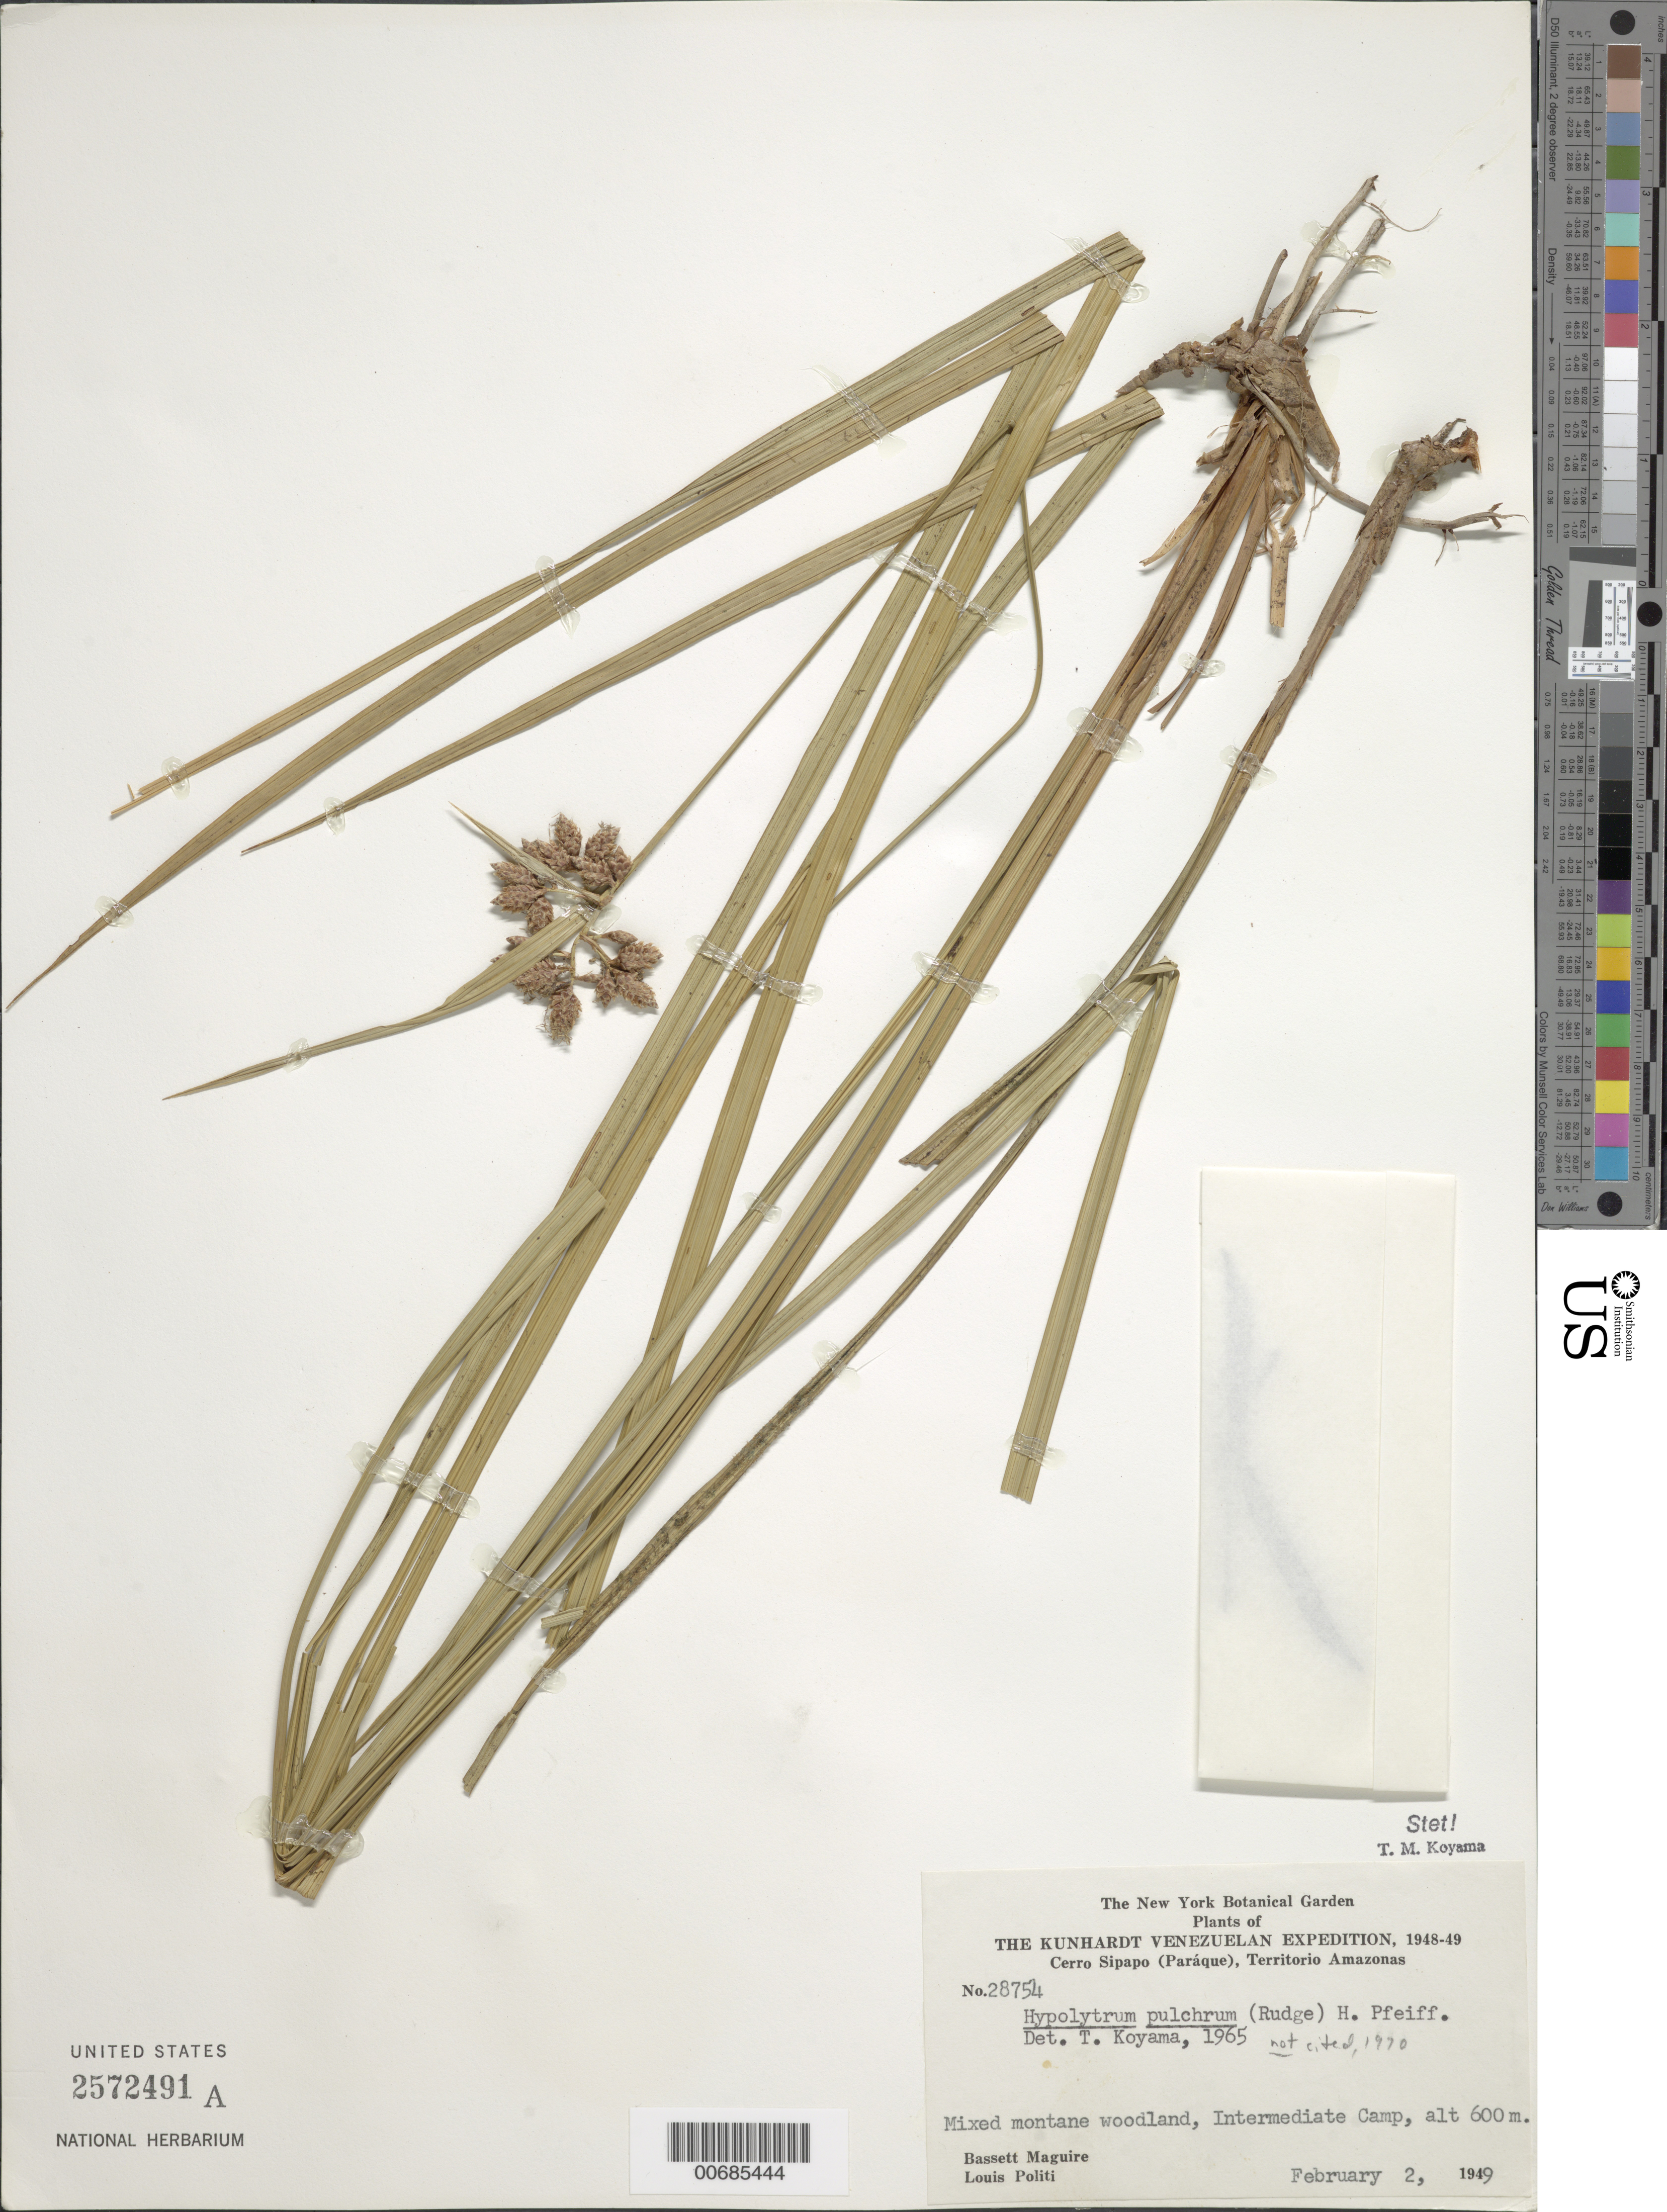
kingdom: Plantae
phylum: Tracheophyta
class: Liliopsida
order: Poales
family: Cyperaceae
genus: Hypolytrum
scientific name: Hypolytrum pulchrum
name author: (Rudge) H. Pfeiff.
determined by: Koyama, Tetsuo M.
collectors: B. Maguire & L. Politi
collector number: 28754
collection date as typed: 2-Feb-49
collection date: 1949-02-02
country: Venezuela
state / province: Amazonas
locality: Cerro Sipapo (Paráque), Intermediate Camp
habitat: Mixed montane woodland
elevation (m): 600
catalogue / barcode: US 2572491A